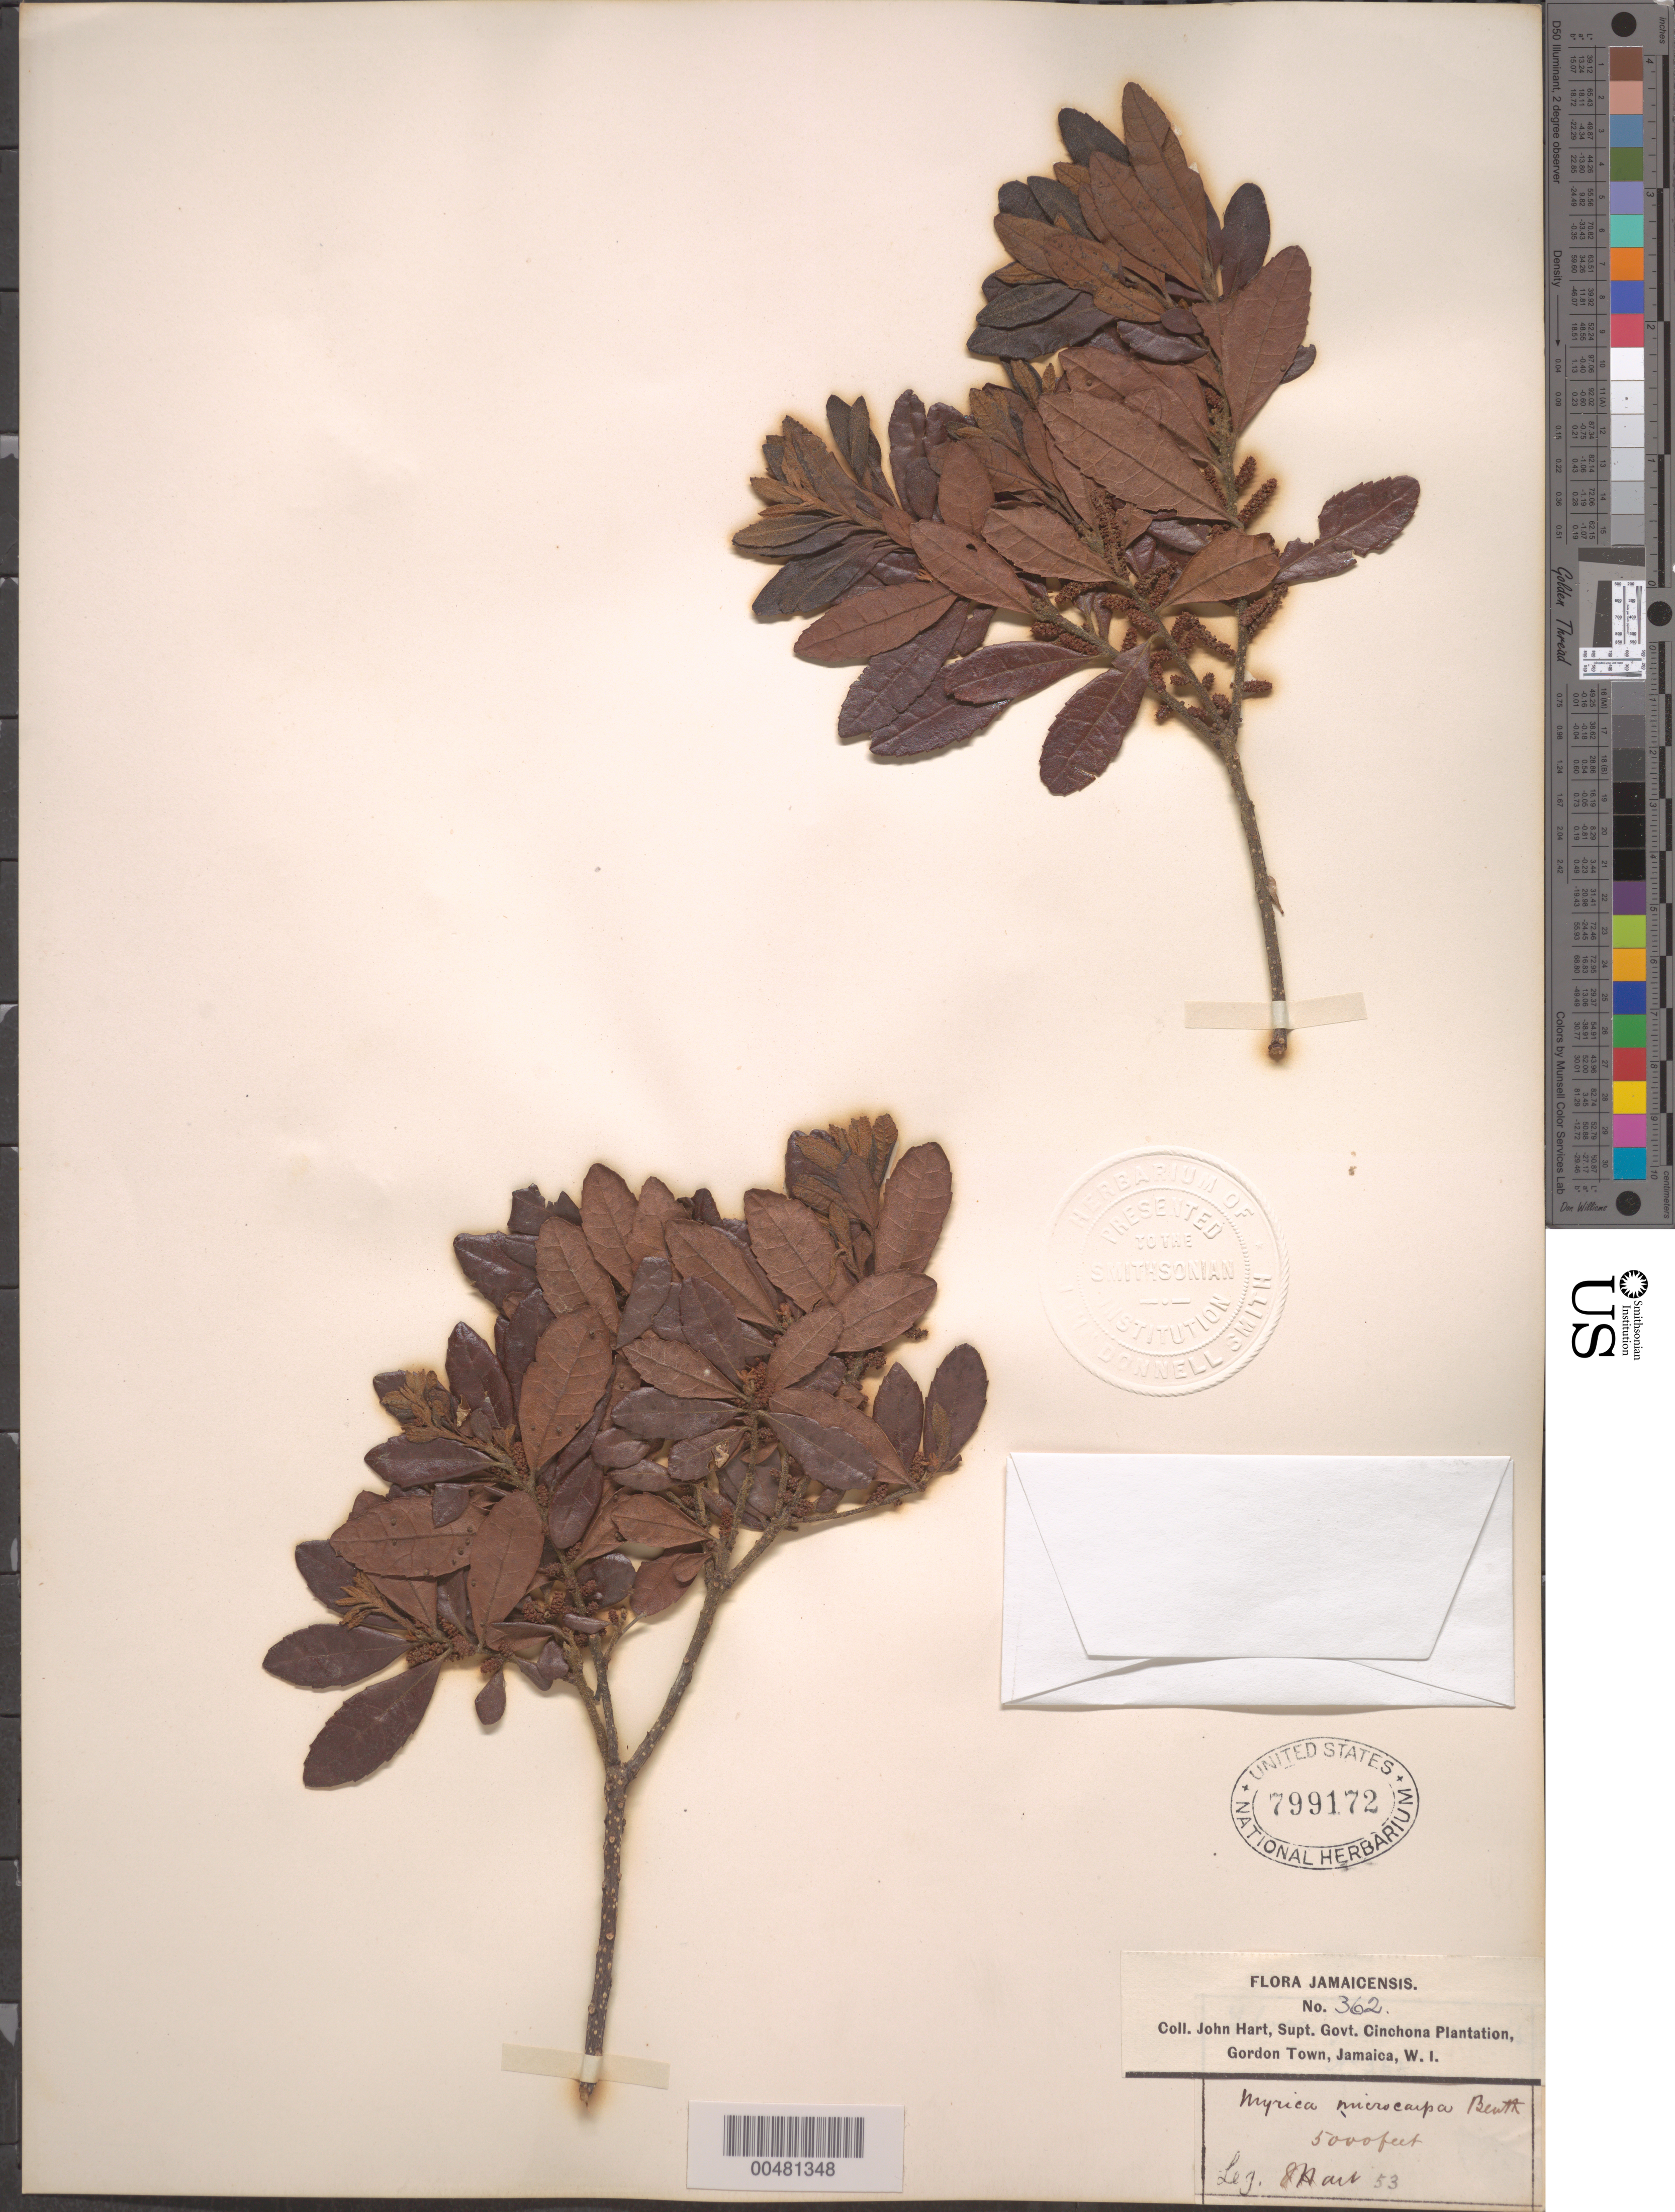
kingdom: Plantae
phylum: Tracheophyta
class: Magnoliopsida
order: Fagales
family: Myricaceae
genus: Myrica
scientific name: Myrica microcarpa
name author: Benth.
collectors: J. H. Hart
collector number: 362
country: Jamaica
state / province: Saint Andrew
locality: Cinchona Plantation, Gordon Town.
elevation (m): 1524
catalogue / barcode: US 799172